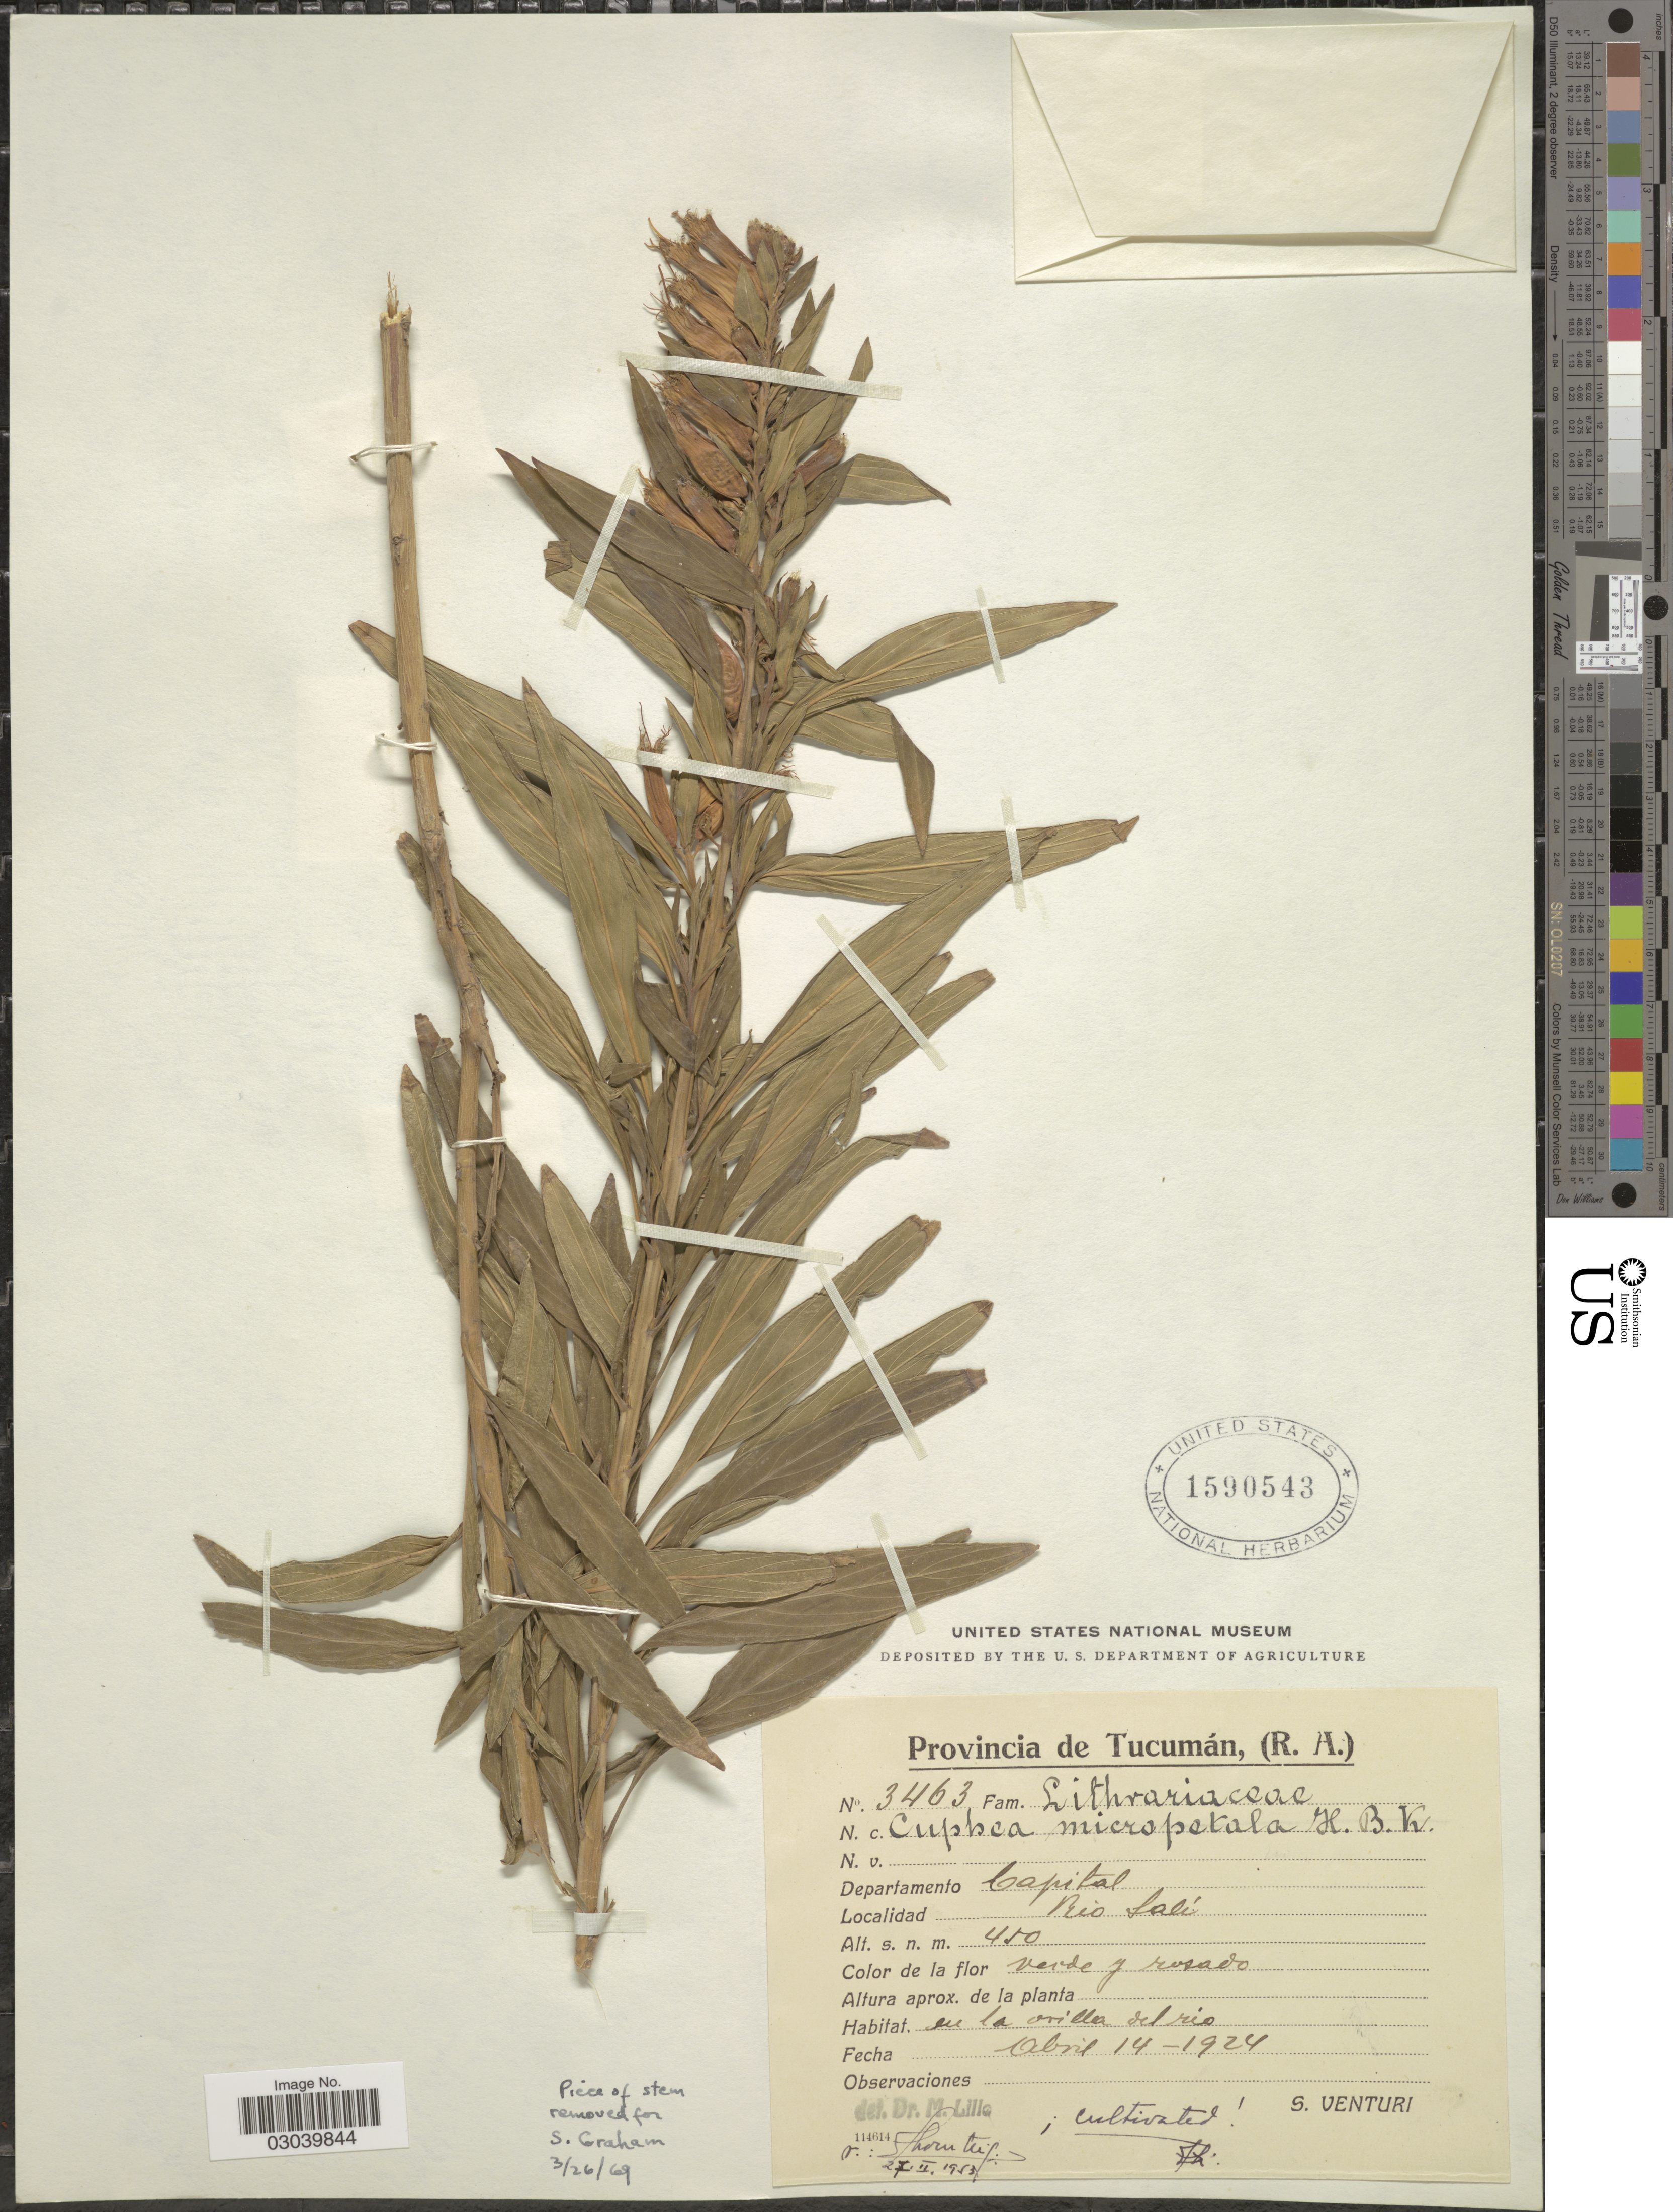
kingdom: Plantae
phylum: Tracheophyta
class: Magnoliopsida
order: Myrtales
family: Lythraceae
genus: Cuphea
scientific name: Cuphea micropetala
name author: Kunth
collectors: S. Venturi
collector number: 3463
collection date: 1924-04-14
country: Argentina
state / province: Tucuman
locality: (R.A.), Departamento Capital. Rio Salí.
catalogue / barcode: US 1590543